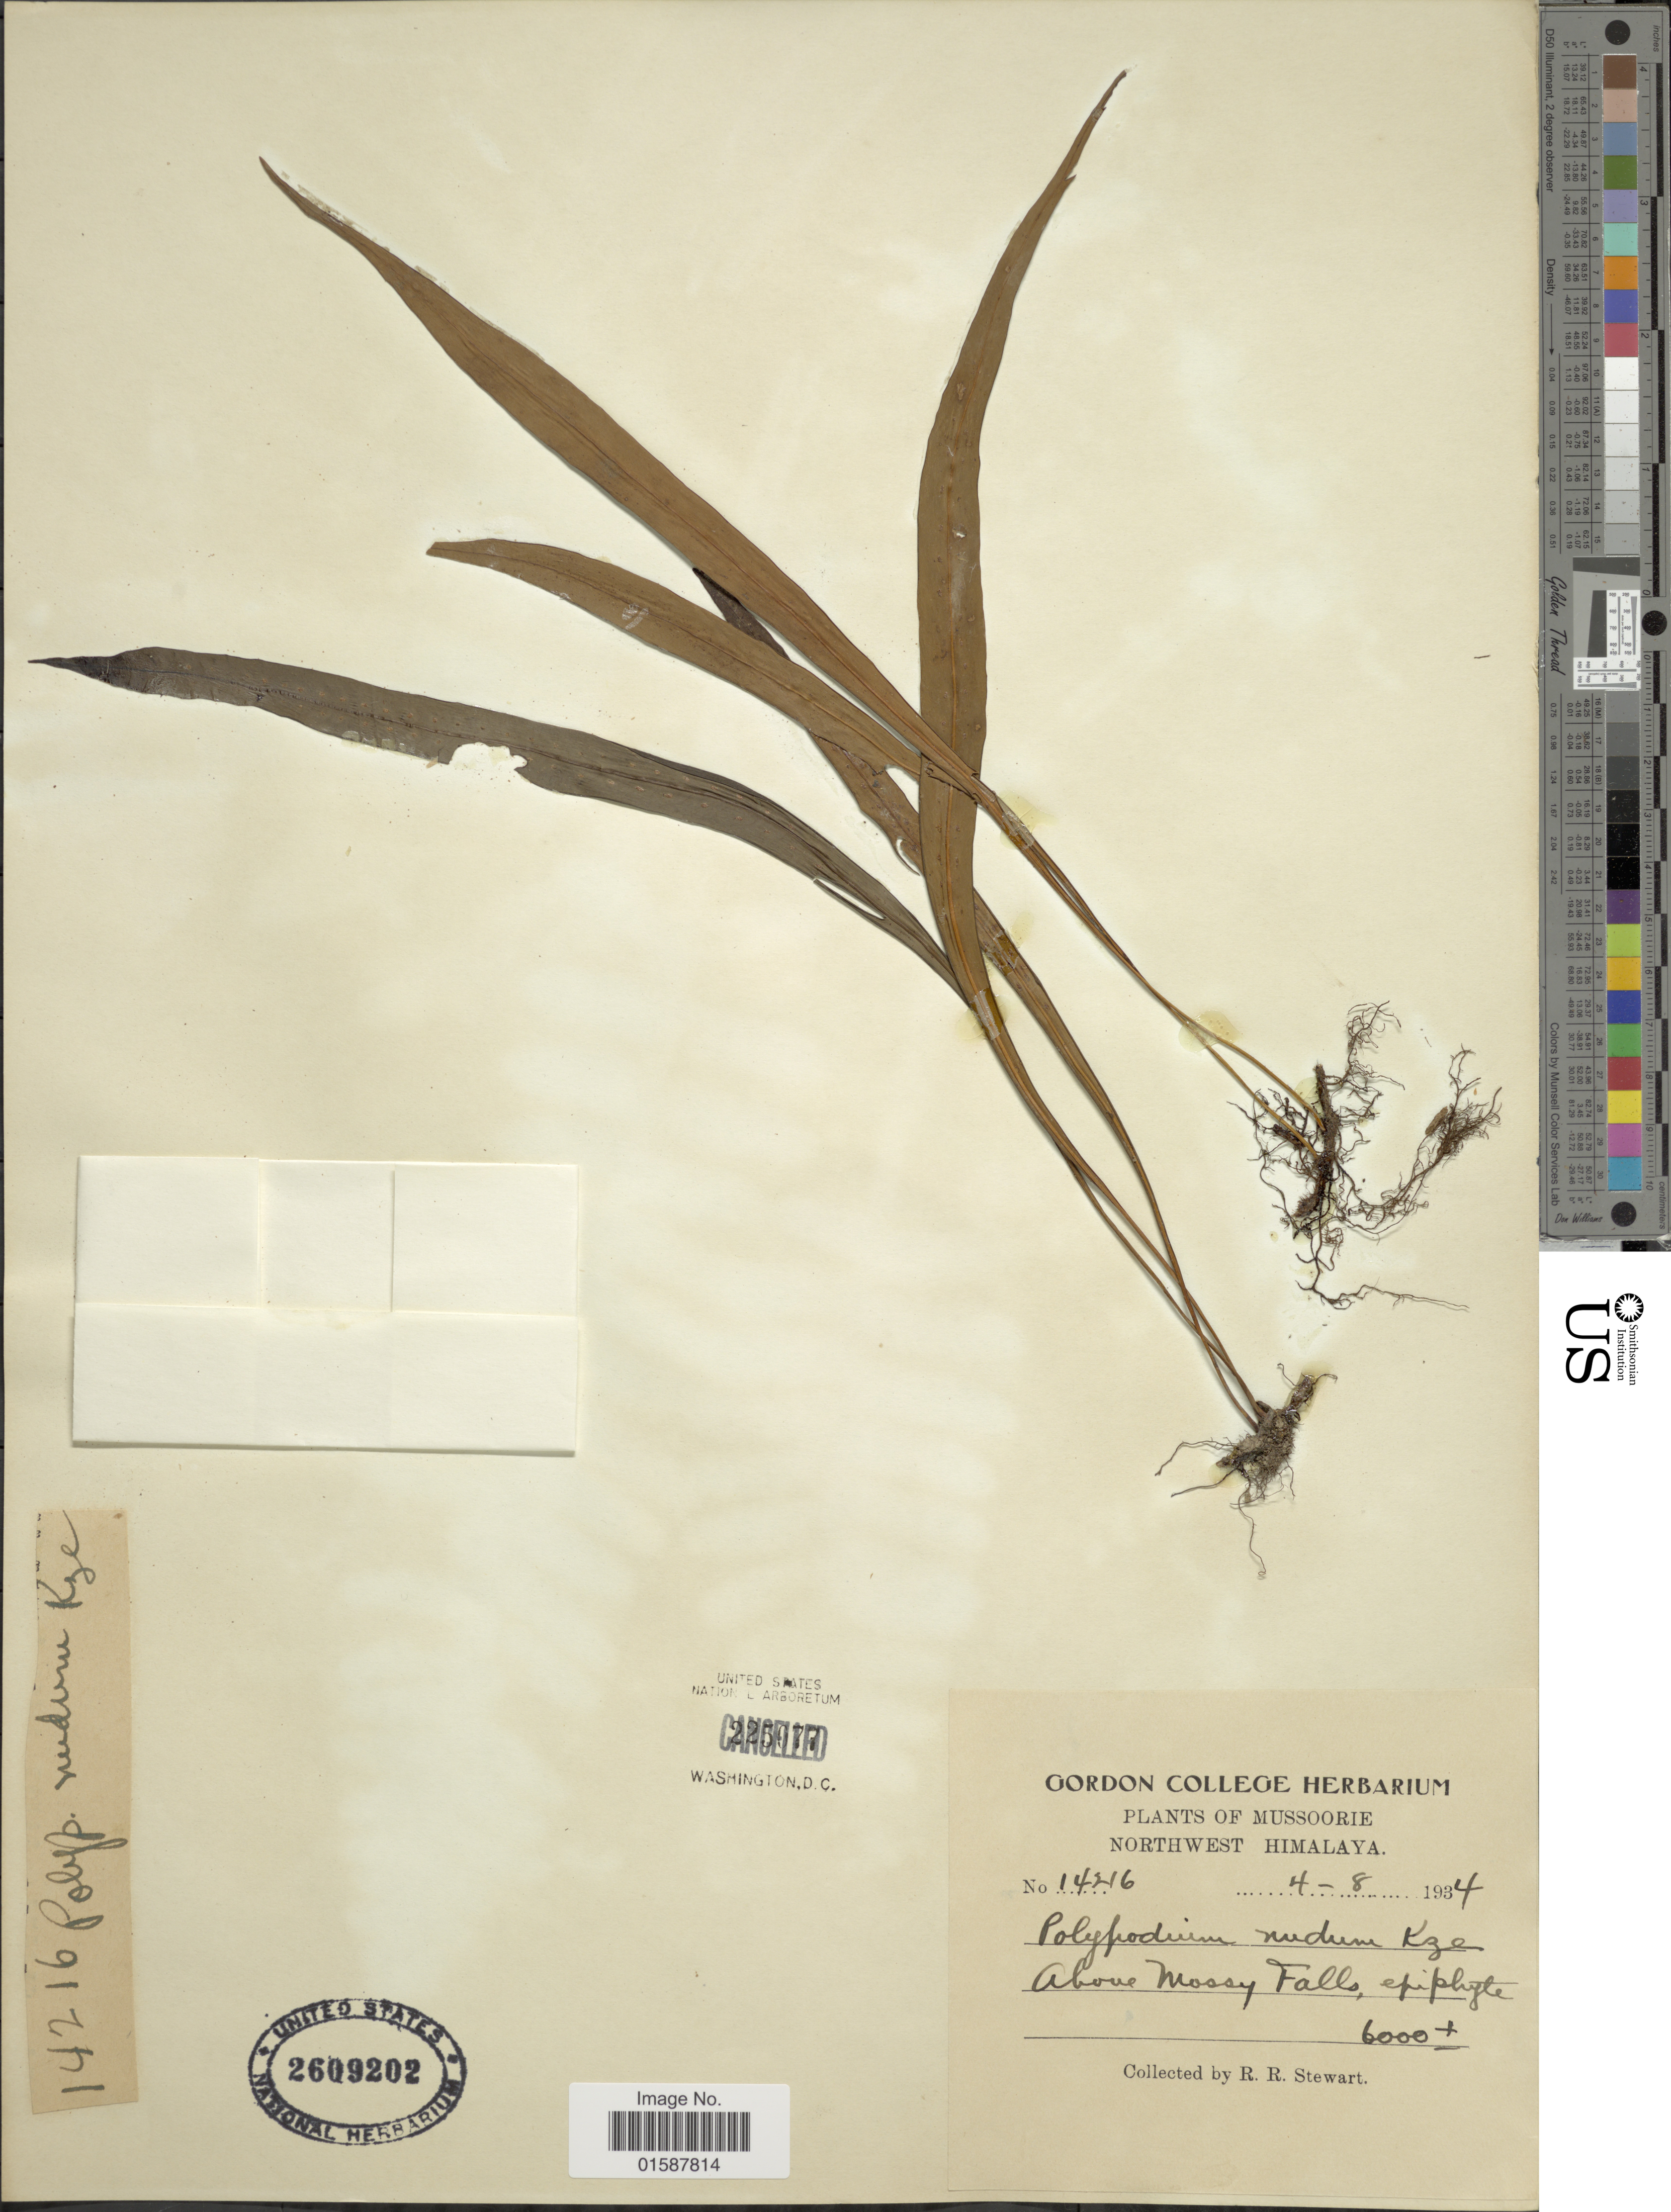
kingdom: Plantae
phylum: Tracheophyta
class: Polypodiopsida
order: Polypodiales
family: Polypodiaceae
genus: Lepisorus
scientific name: Lepisorus nuduisculum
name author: (Kunze)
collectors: R. R. Stewart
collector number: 14216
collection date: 1934-08-04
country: India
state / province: Uttarakhand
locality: Mussoorie. Northwest Himalaya. Above Mossy Falls.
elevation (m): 1829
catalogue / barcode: US 2609202